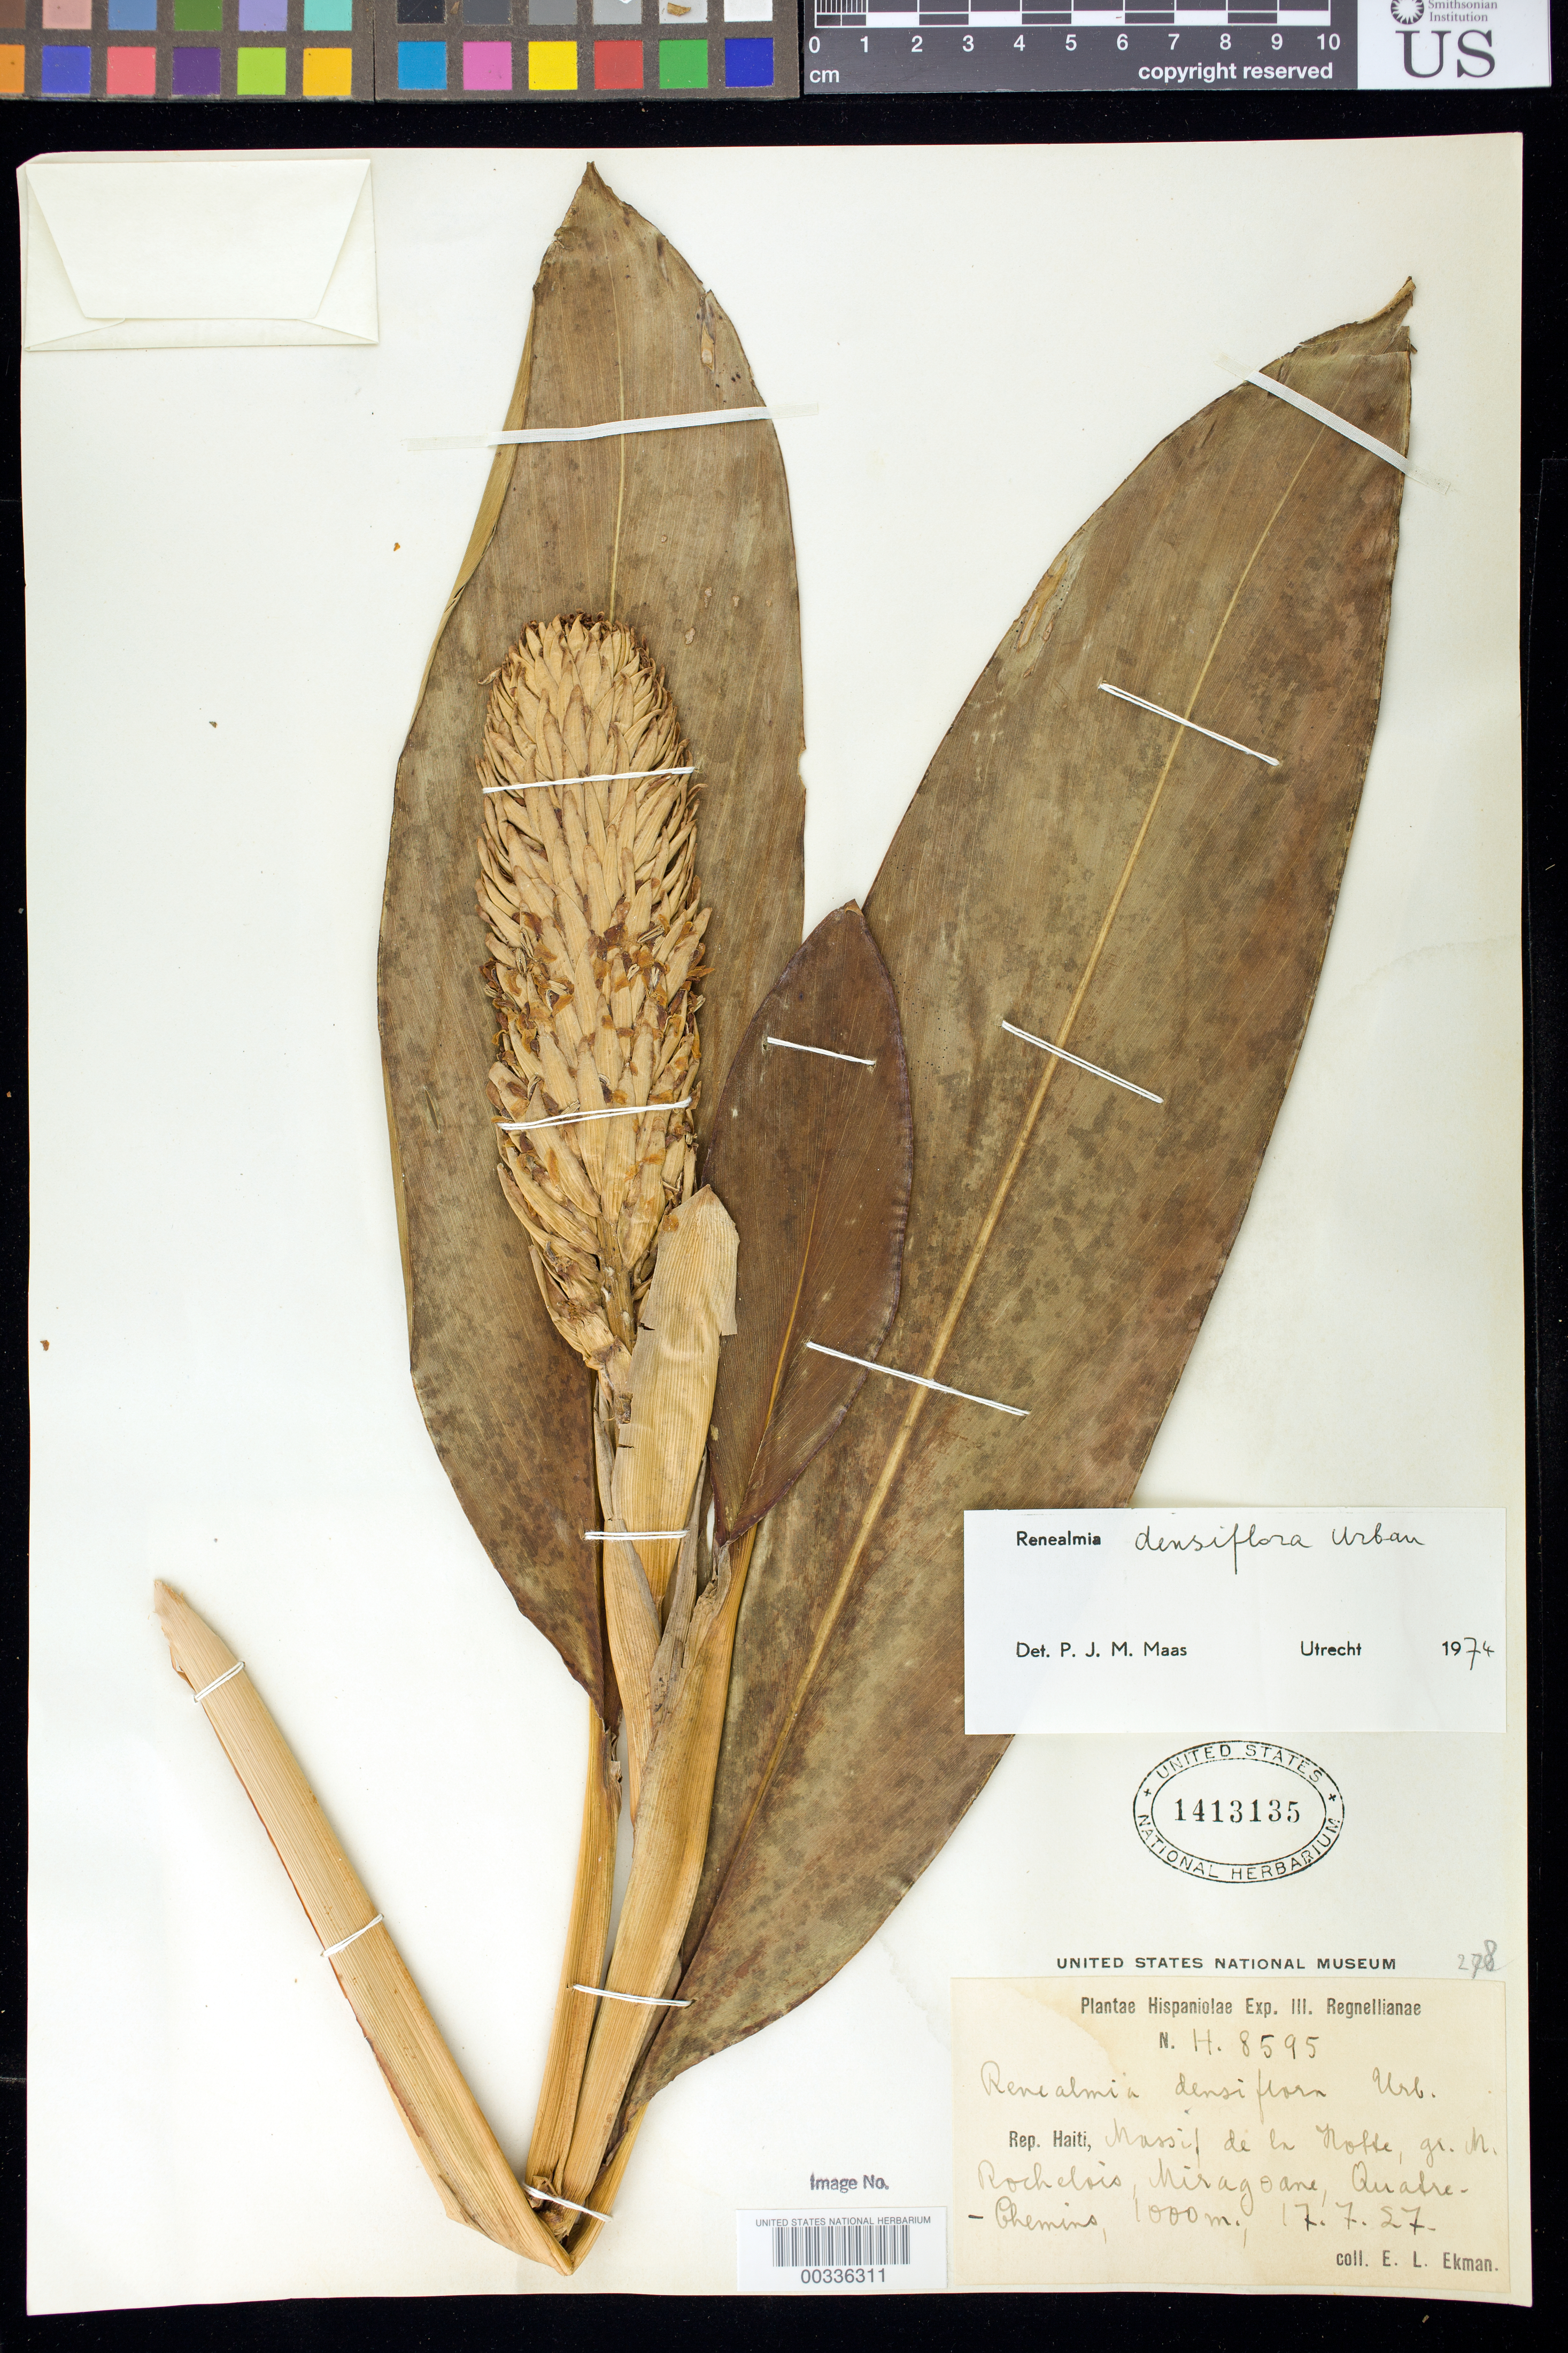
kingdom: Plantae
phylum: Tracheophyta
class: Liliopsida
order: Zingiberales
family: Zingiberaceae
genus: Renealmia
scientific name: Renealmia densiflora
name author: Standl.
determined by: Maas, Paul J. M.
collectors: E. L. Ekman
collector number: H.8595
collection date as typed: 17 Jul 1927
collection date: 1927-07-17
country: Haiti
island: Hispaniola Island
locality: Massif de la nolte, gr. m. rochelsis, miragoane, quatre-chemins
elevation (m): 1000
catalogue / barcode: US 1413135